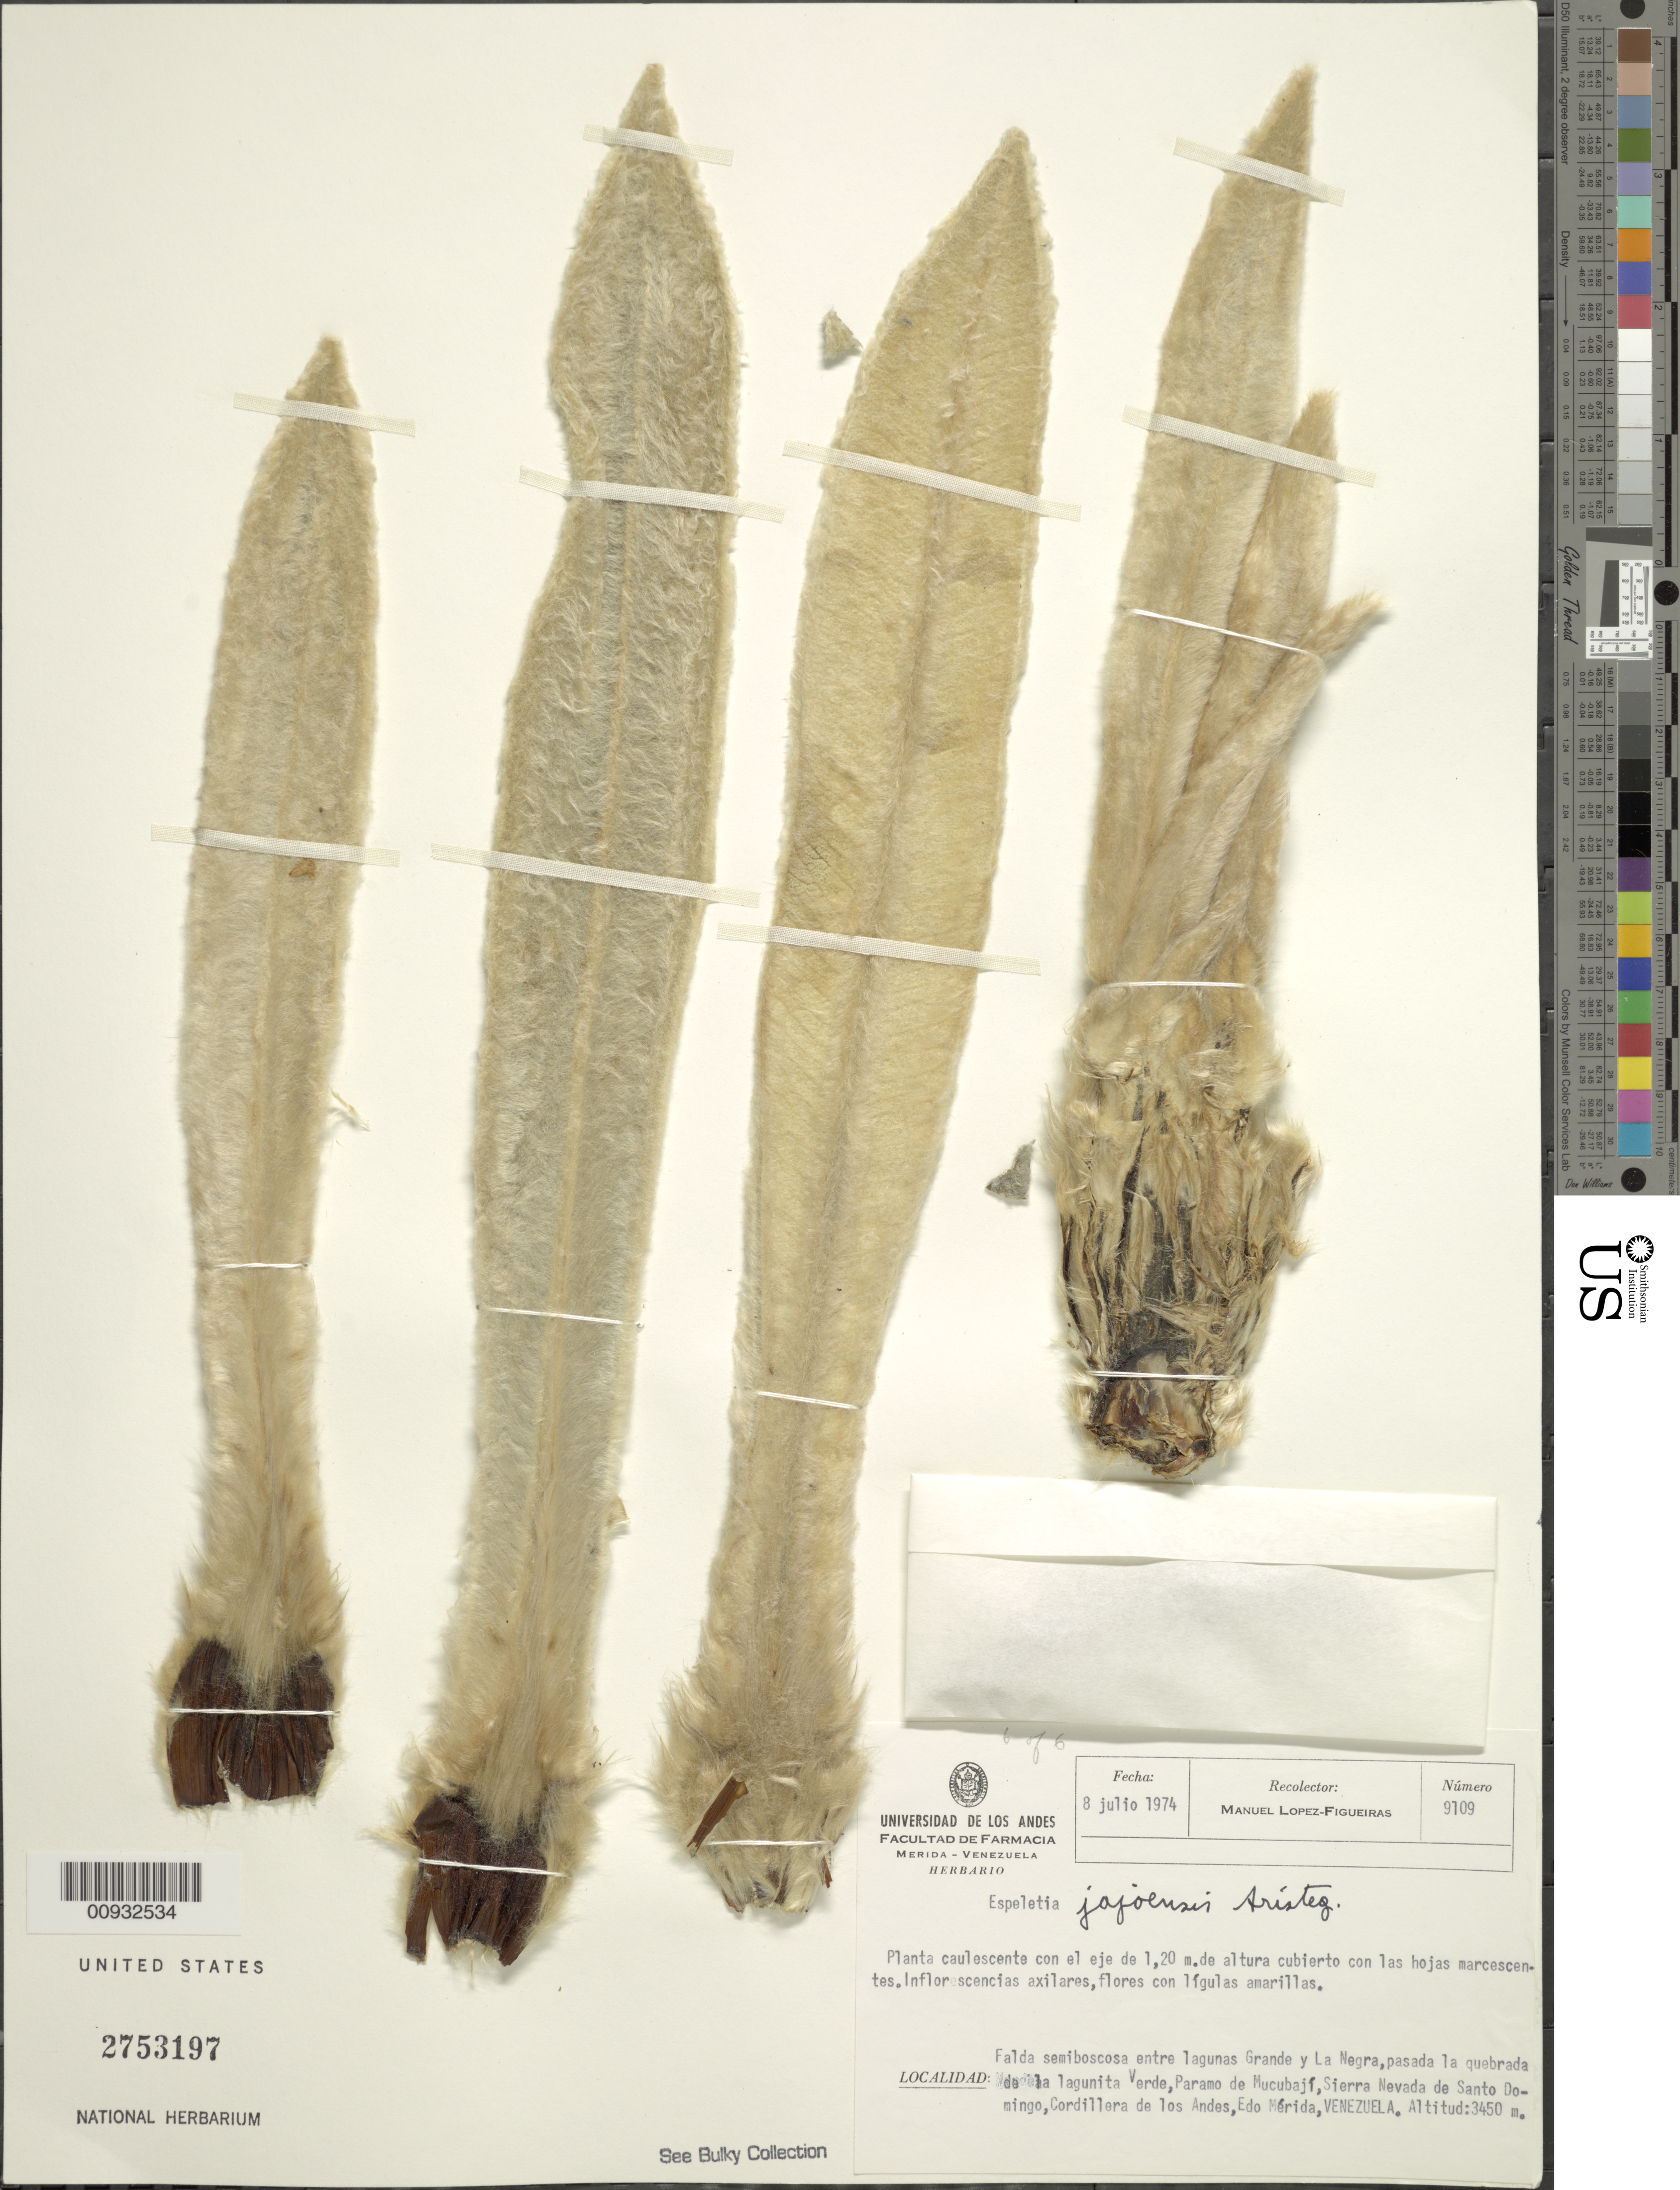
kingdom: Plantae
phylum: Tracheophyta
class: Magnoliopsida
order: Asterales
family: Asteraceae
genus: Espeletia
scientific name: Espeletia jajoensis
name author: Aristeg.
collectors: M. López Figueiras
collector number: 9109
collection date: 1974-07-08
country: Venezuela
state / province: Mérida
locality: Falda semiboscosa entre lagunas Grande y La Negra, pasada la quebrada de la lagunita Verde, Paramo de Mucubaji, Sierra Nevada de Santo Domingo, Cordillera de los Andes.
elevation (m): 3450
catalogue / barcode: US 2753197